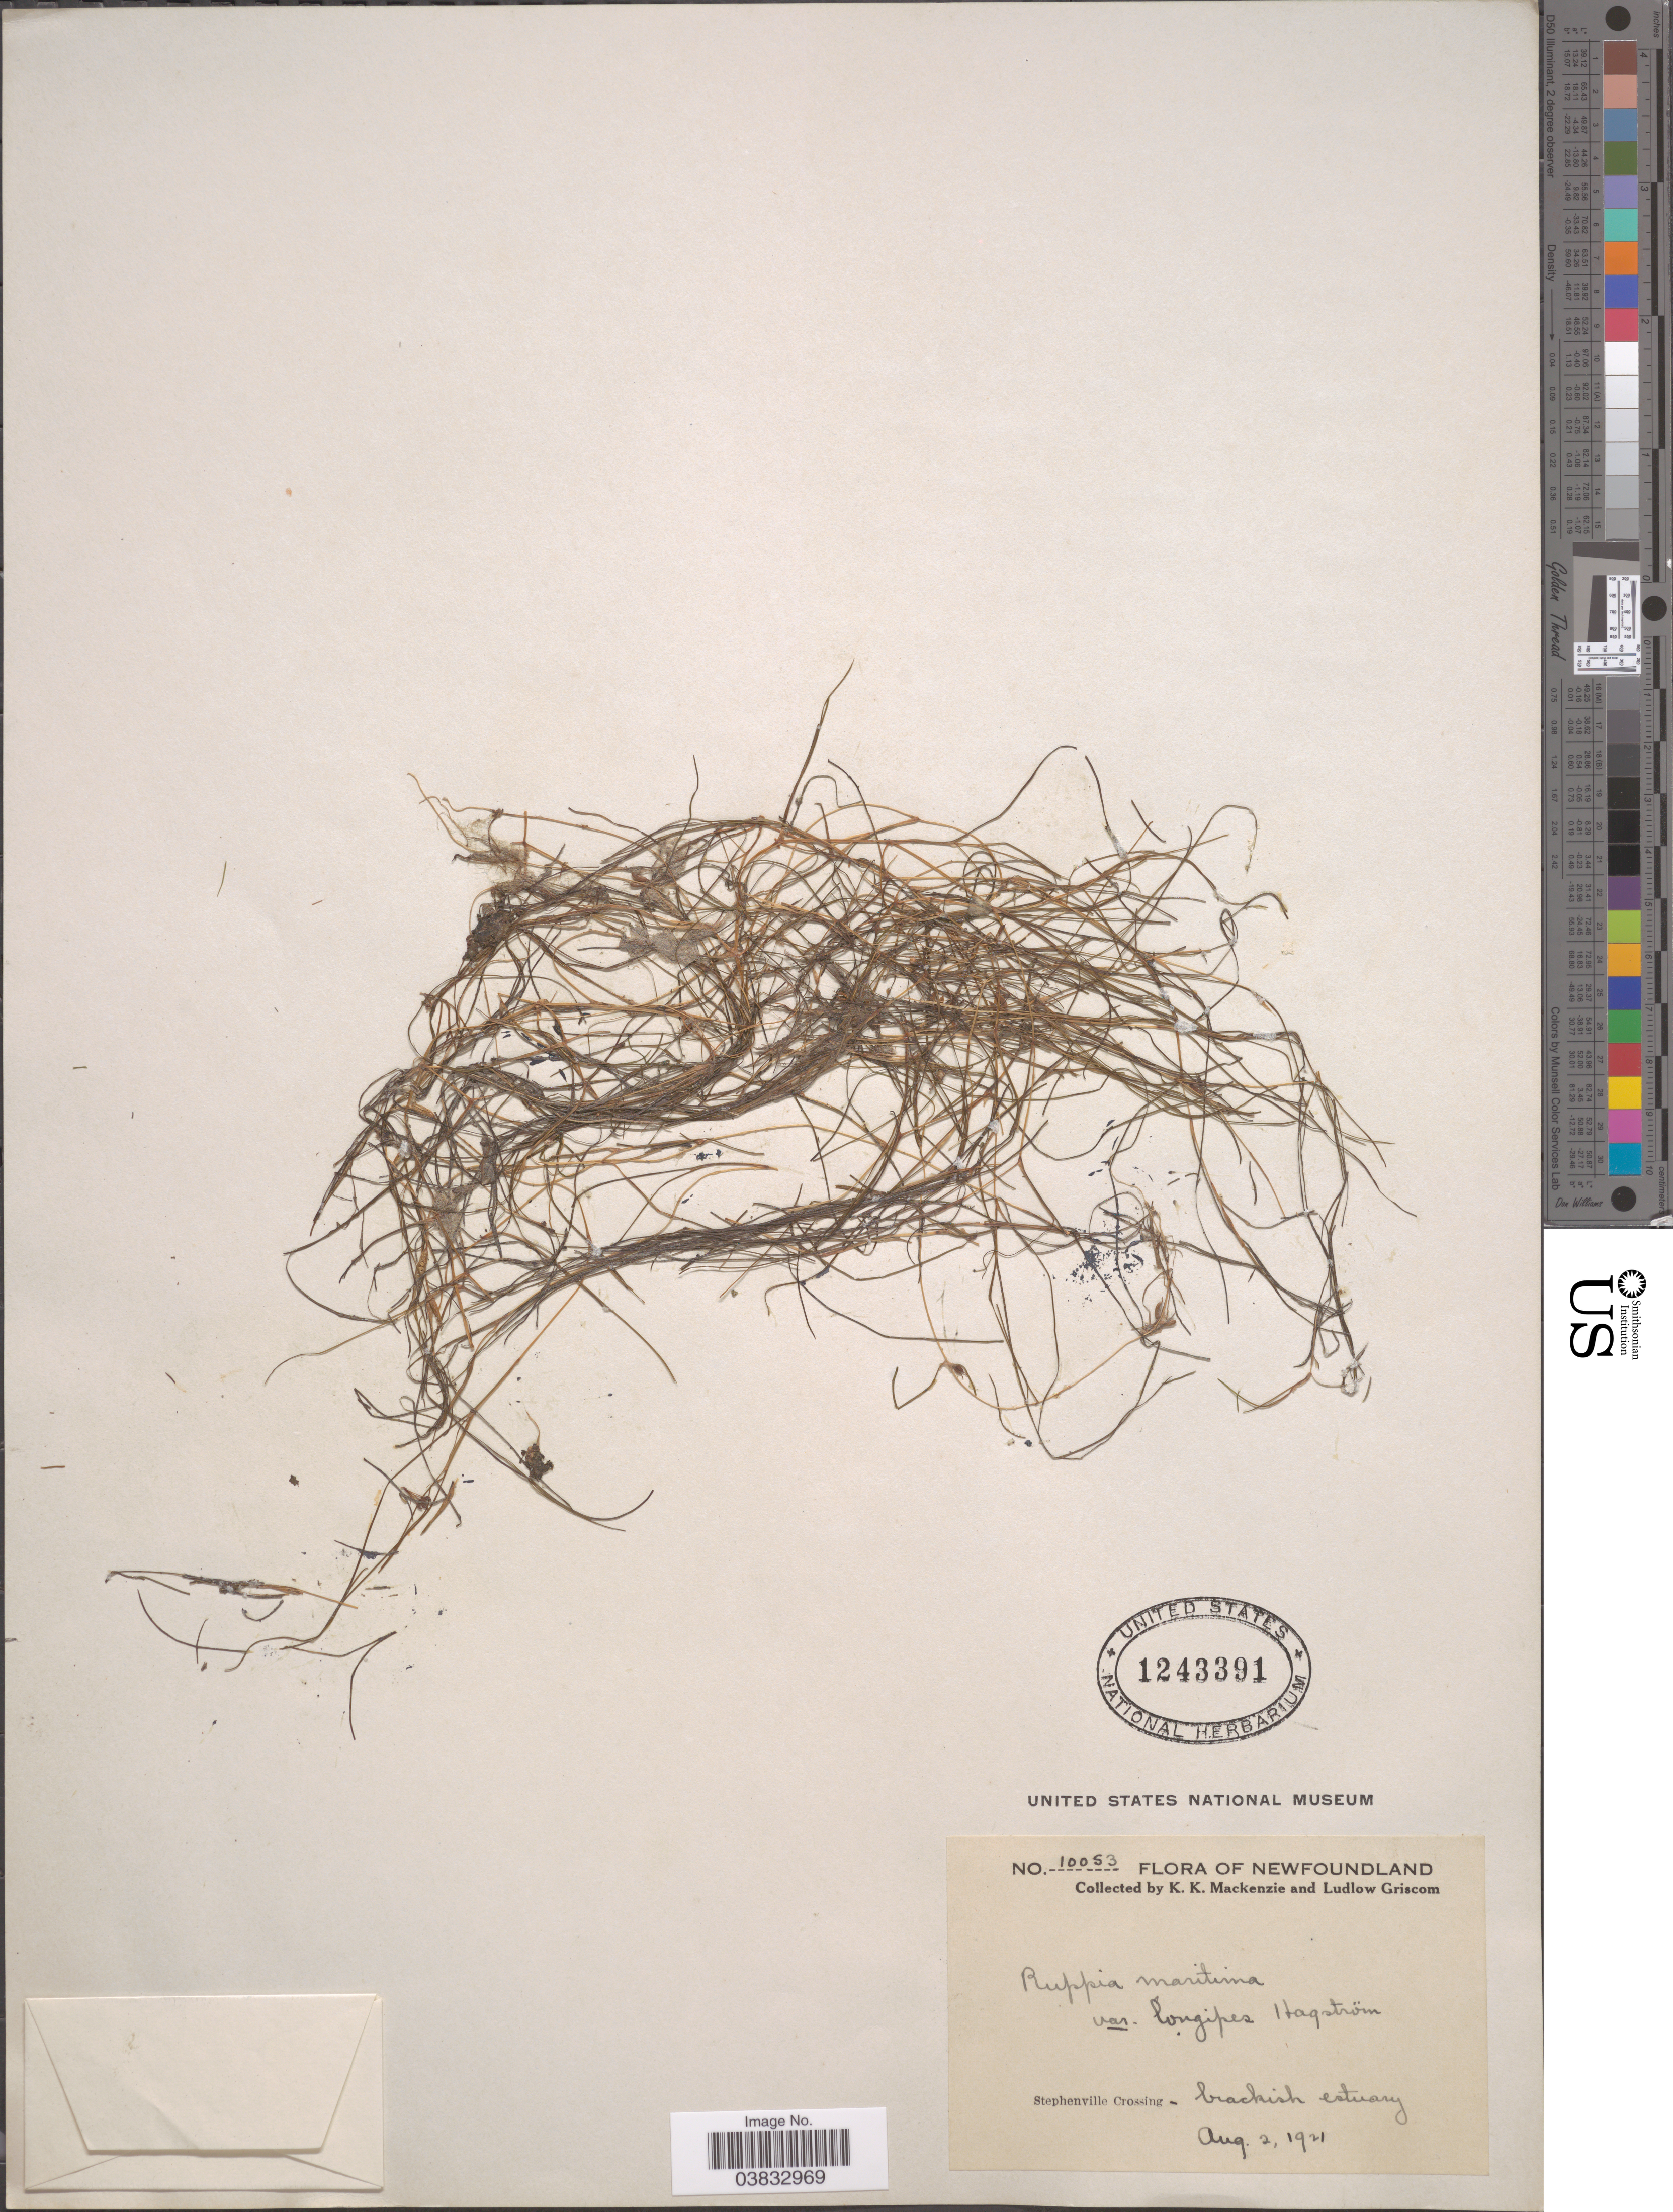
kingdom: Plantae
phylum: Tracheophyta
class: Liliopsida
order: Alismatales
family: Potamogetonaceae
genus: Zannichellia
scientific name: Zannichellia palustris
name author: L.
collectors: K. K. Mackenzie & L. Griscom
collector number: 10053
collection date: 1921-08-02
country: Canada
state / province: Newfoundland and Labrador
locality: Stephenville Crossing - brackish estuary.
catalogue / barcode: US 1243391